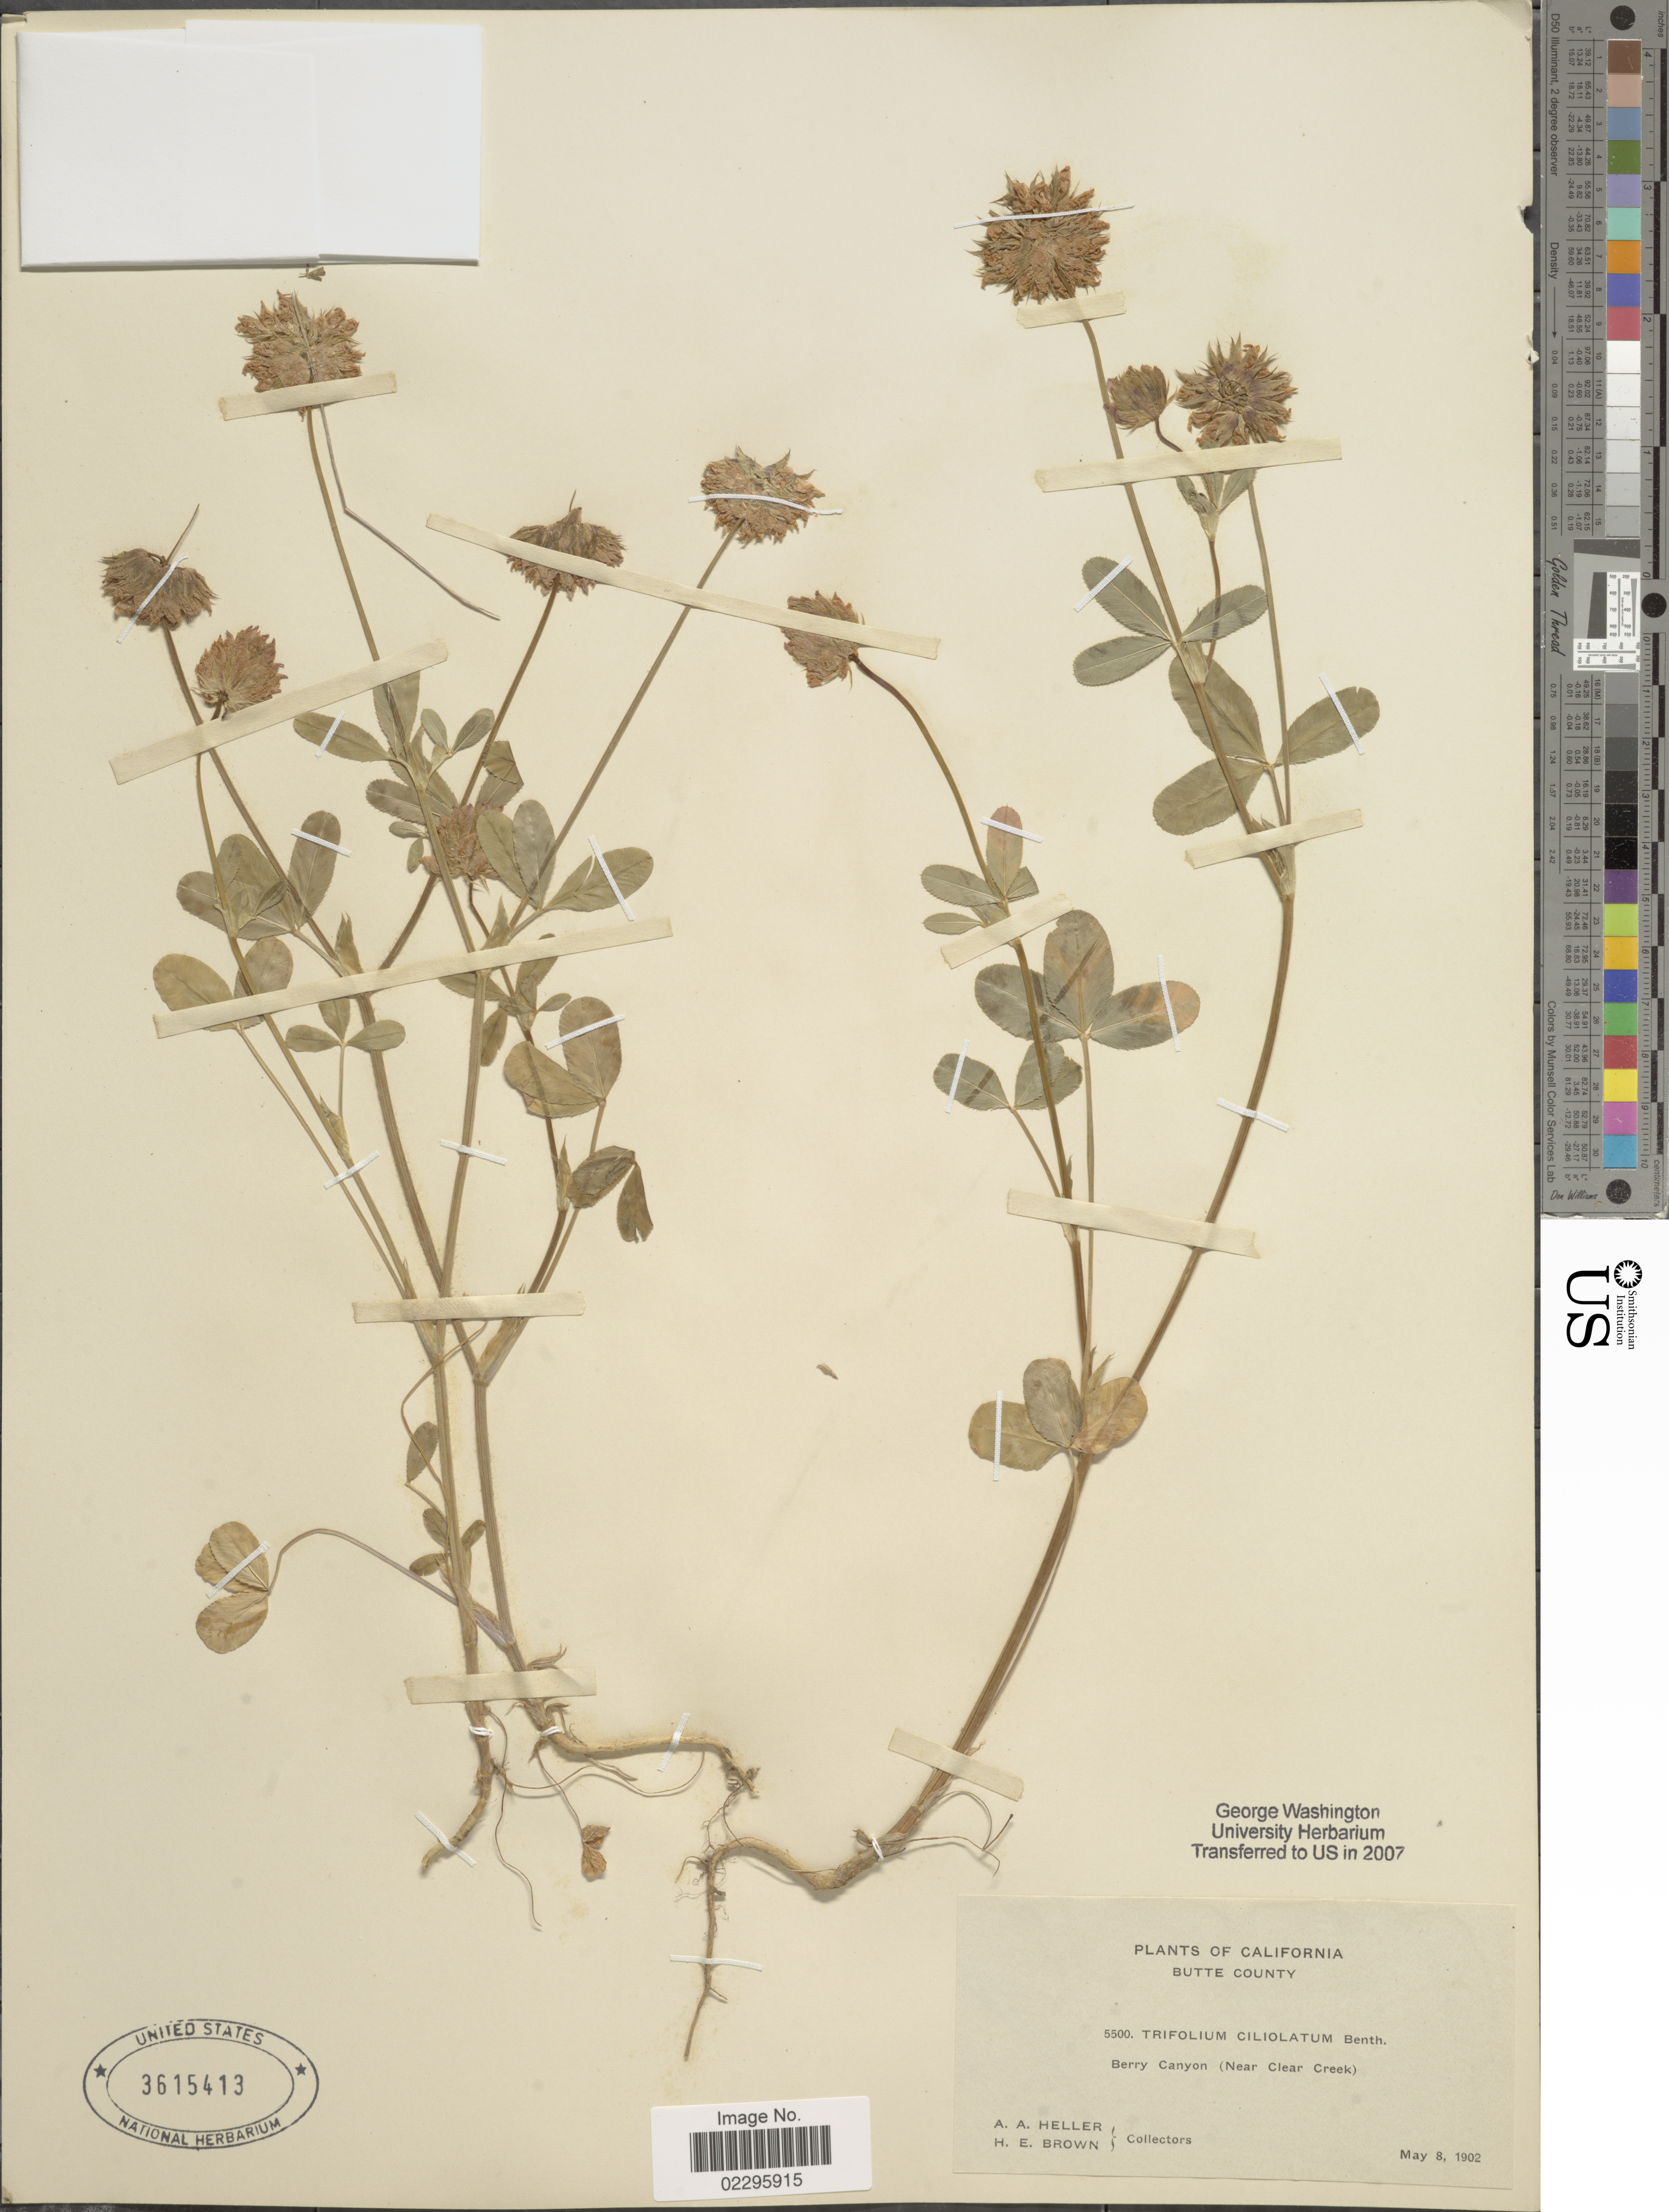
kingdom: Plantae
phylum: Tracheophyta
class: Magnoliopsida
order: Fabales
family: Fabaceae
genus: Trifolium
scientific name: Trifolium ciliolatum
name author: Benth.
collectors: A. A. Heller & H. E. Brown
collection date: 1902-05-08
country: United States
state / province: California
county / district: Butte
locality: Butte County, Berry Canyon (near Clark Creek)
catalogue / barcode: US 3615413